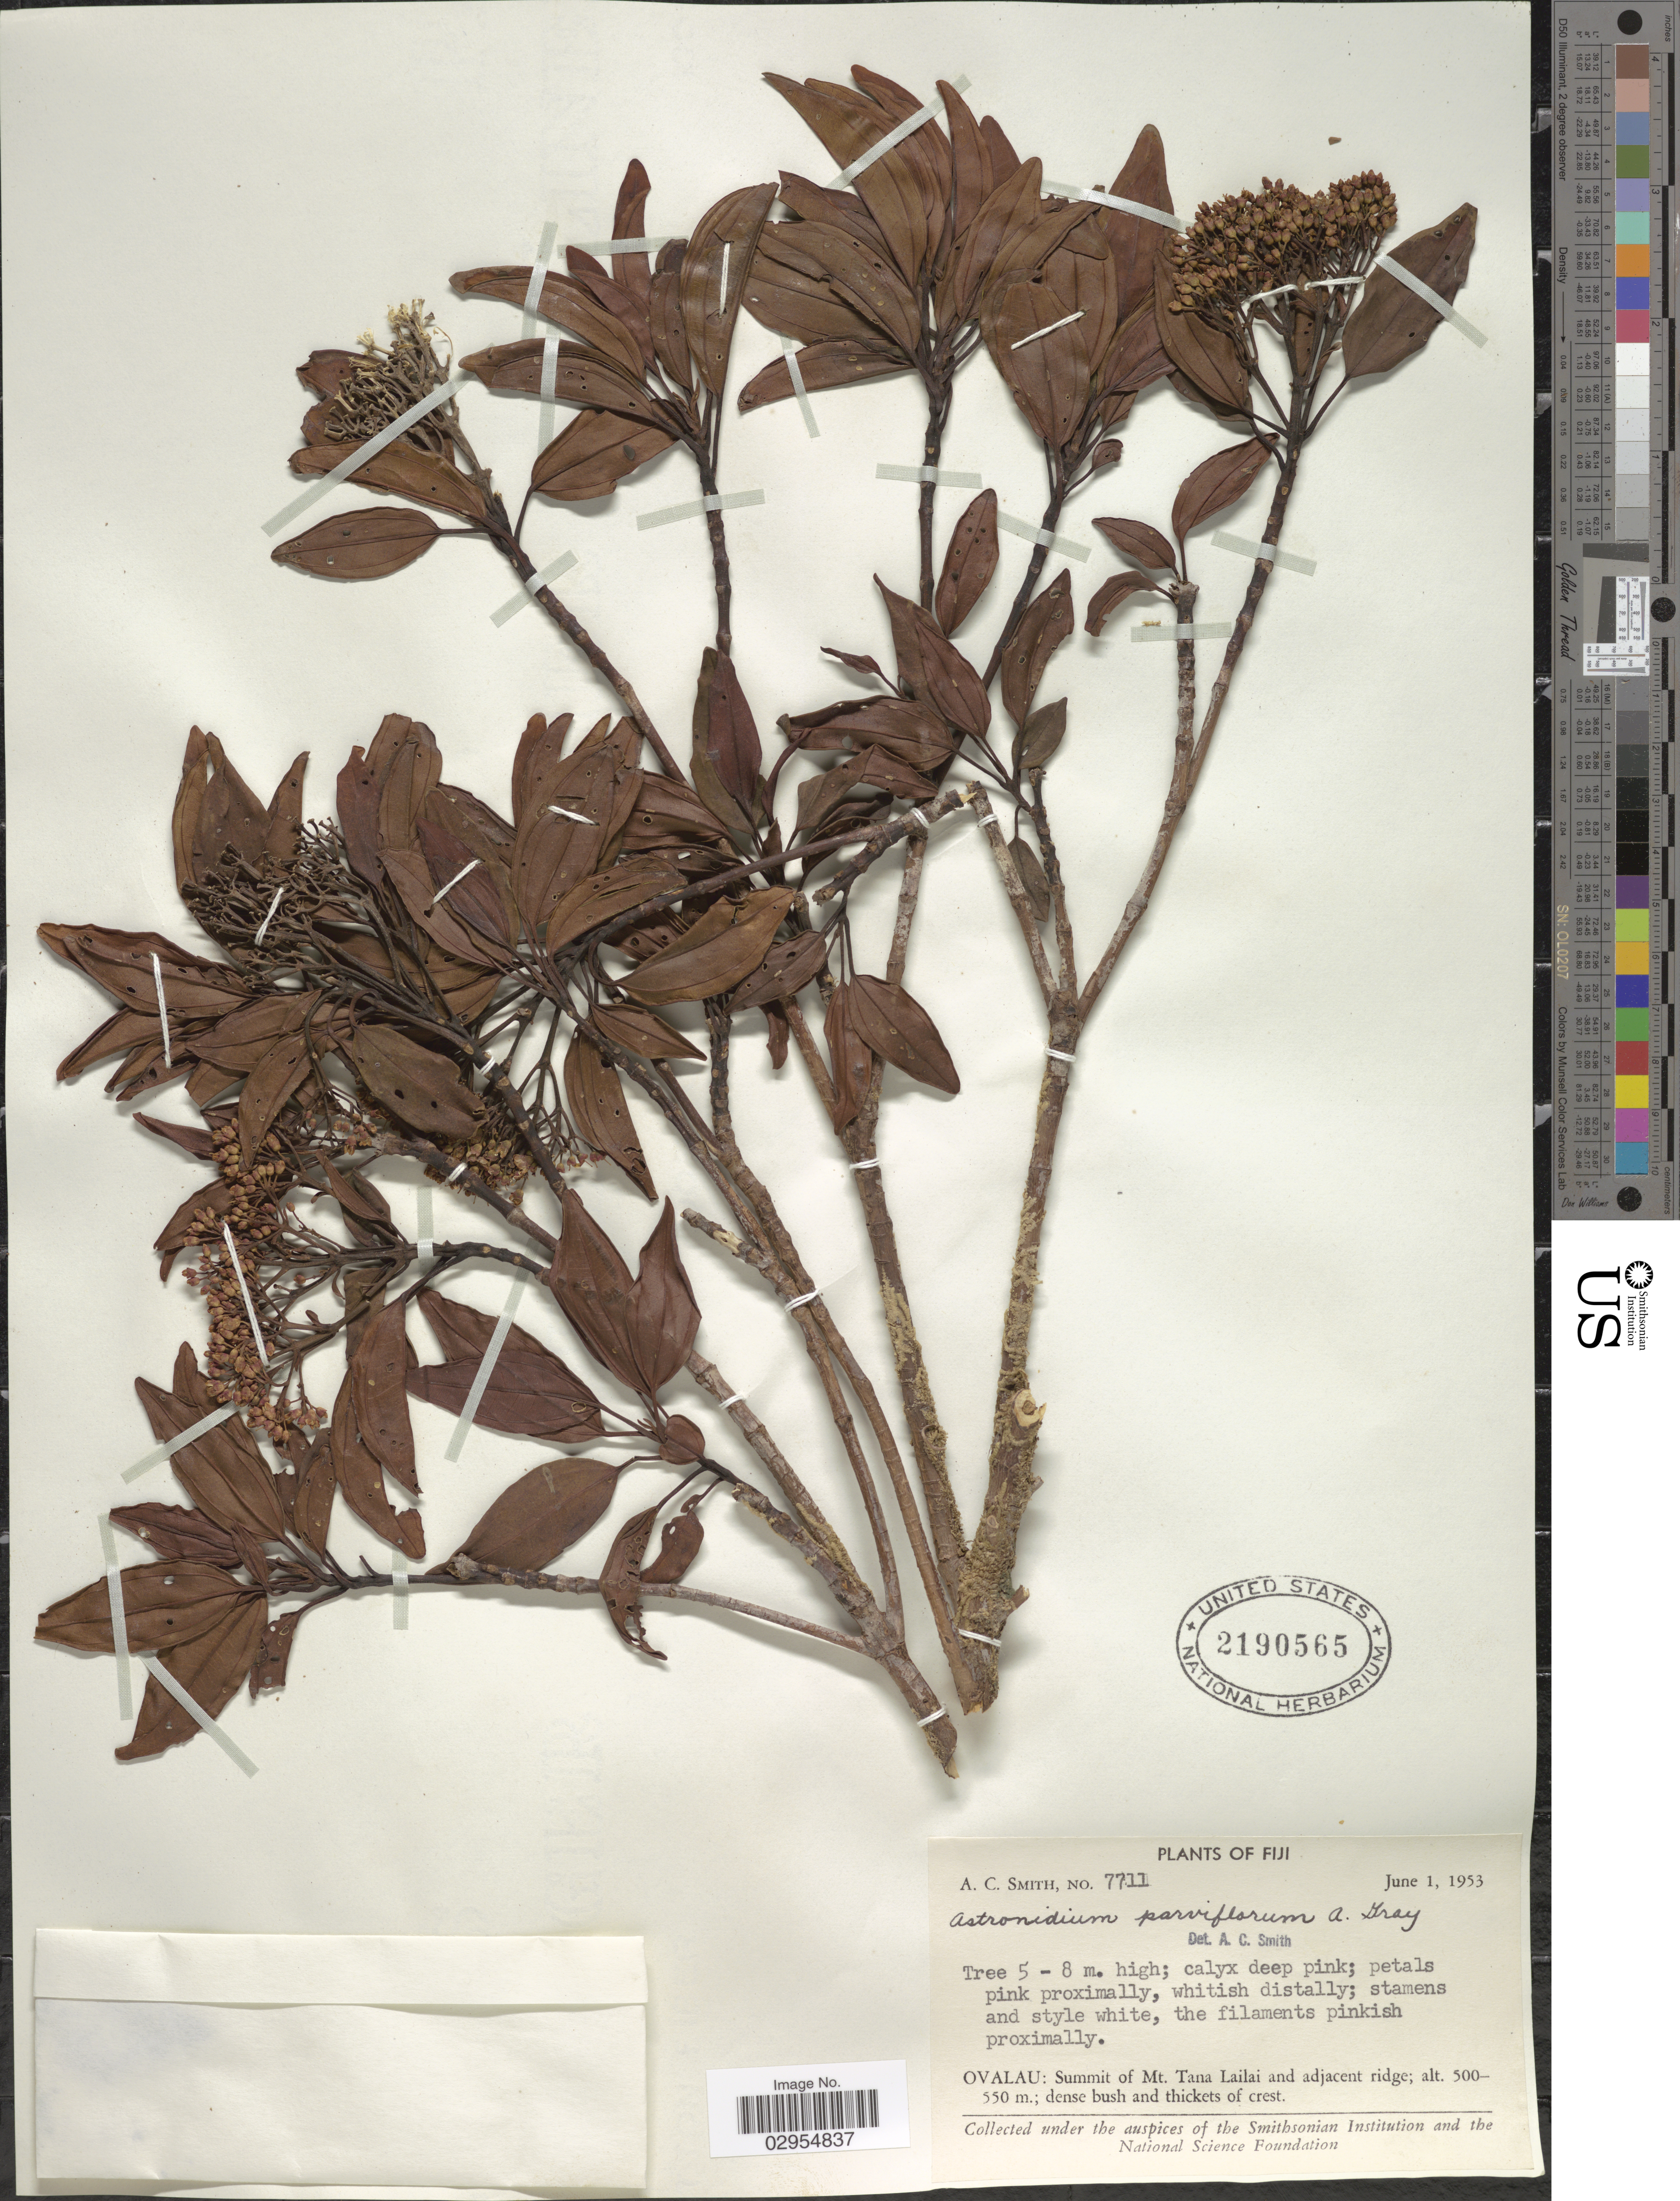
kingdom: Plantae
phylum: Tracheophyta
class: Magnoliopsida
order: Myrtales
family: Melastomataceae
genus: Astronidium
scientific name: Astronidium parviflorum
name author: A. Gray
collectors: A. C. Smith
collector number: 7711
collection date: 1953-06-01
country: Fiji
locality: Ovalau: Summit of Mt. Tana Lailai and adjacent ridge.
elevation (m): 500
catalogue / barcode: US 2190565